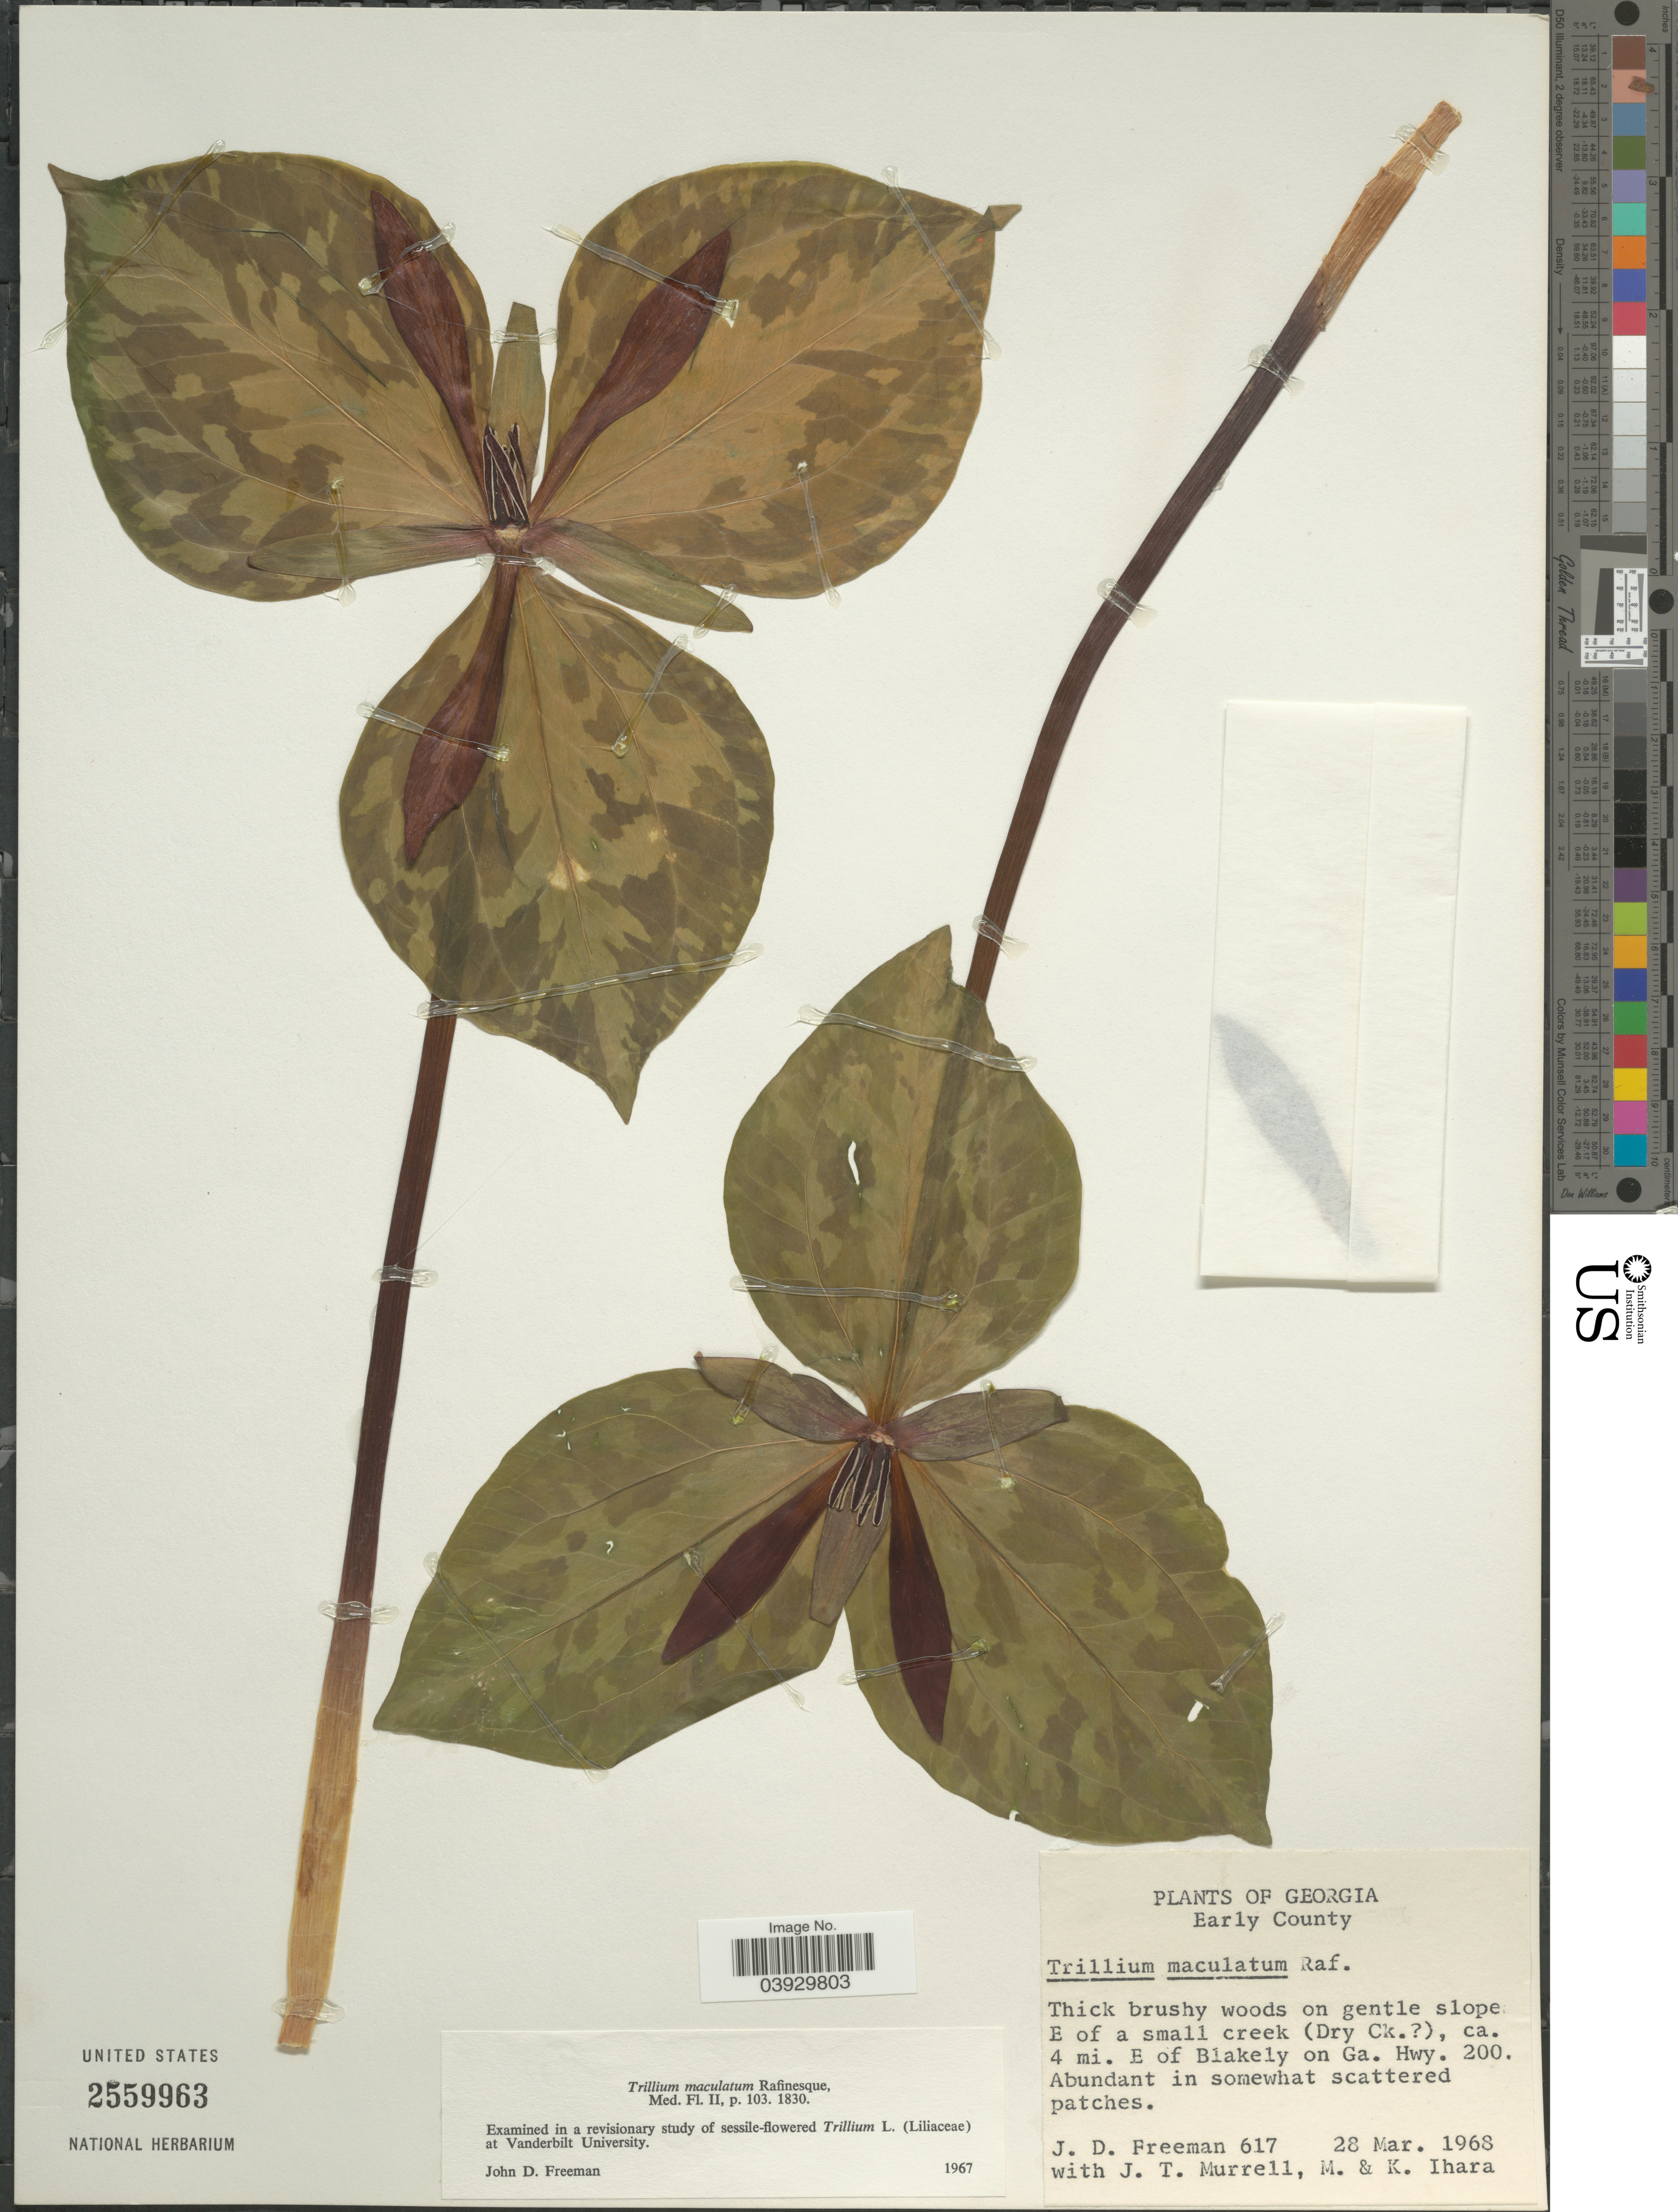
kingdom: Plantae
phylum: Tracheophyta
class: Liliopsida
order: Liliales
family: Melanthiaceae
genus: Trillium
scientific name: Trillium maculatum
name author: Raf.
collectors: J. Freeman, J. Murrell, M. Ihara & K. Ihara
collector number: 617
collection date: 1968-03-28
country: United States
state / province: Georgia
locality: Early County. E of a small creek (Dry Ck. [unsure placement]), ca. 4 mi. E of Blakely on Ga. Hwy. 200.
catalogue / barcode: US 2559963